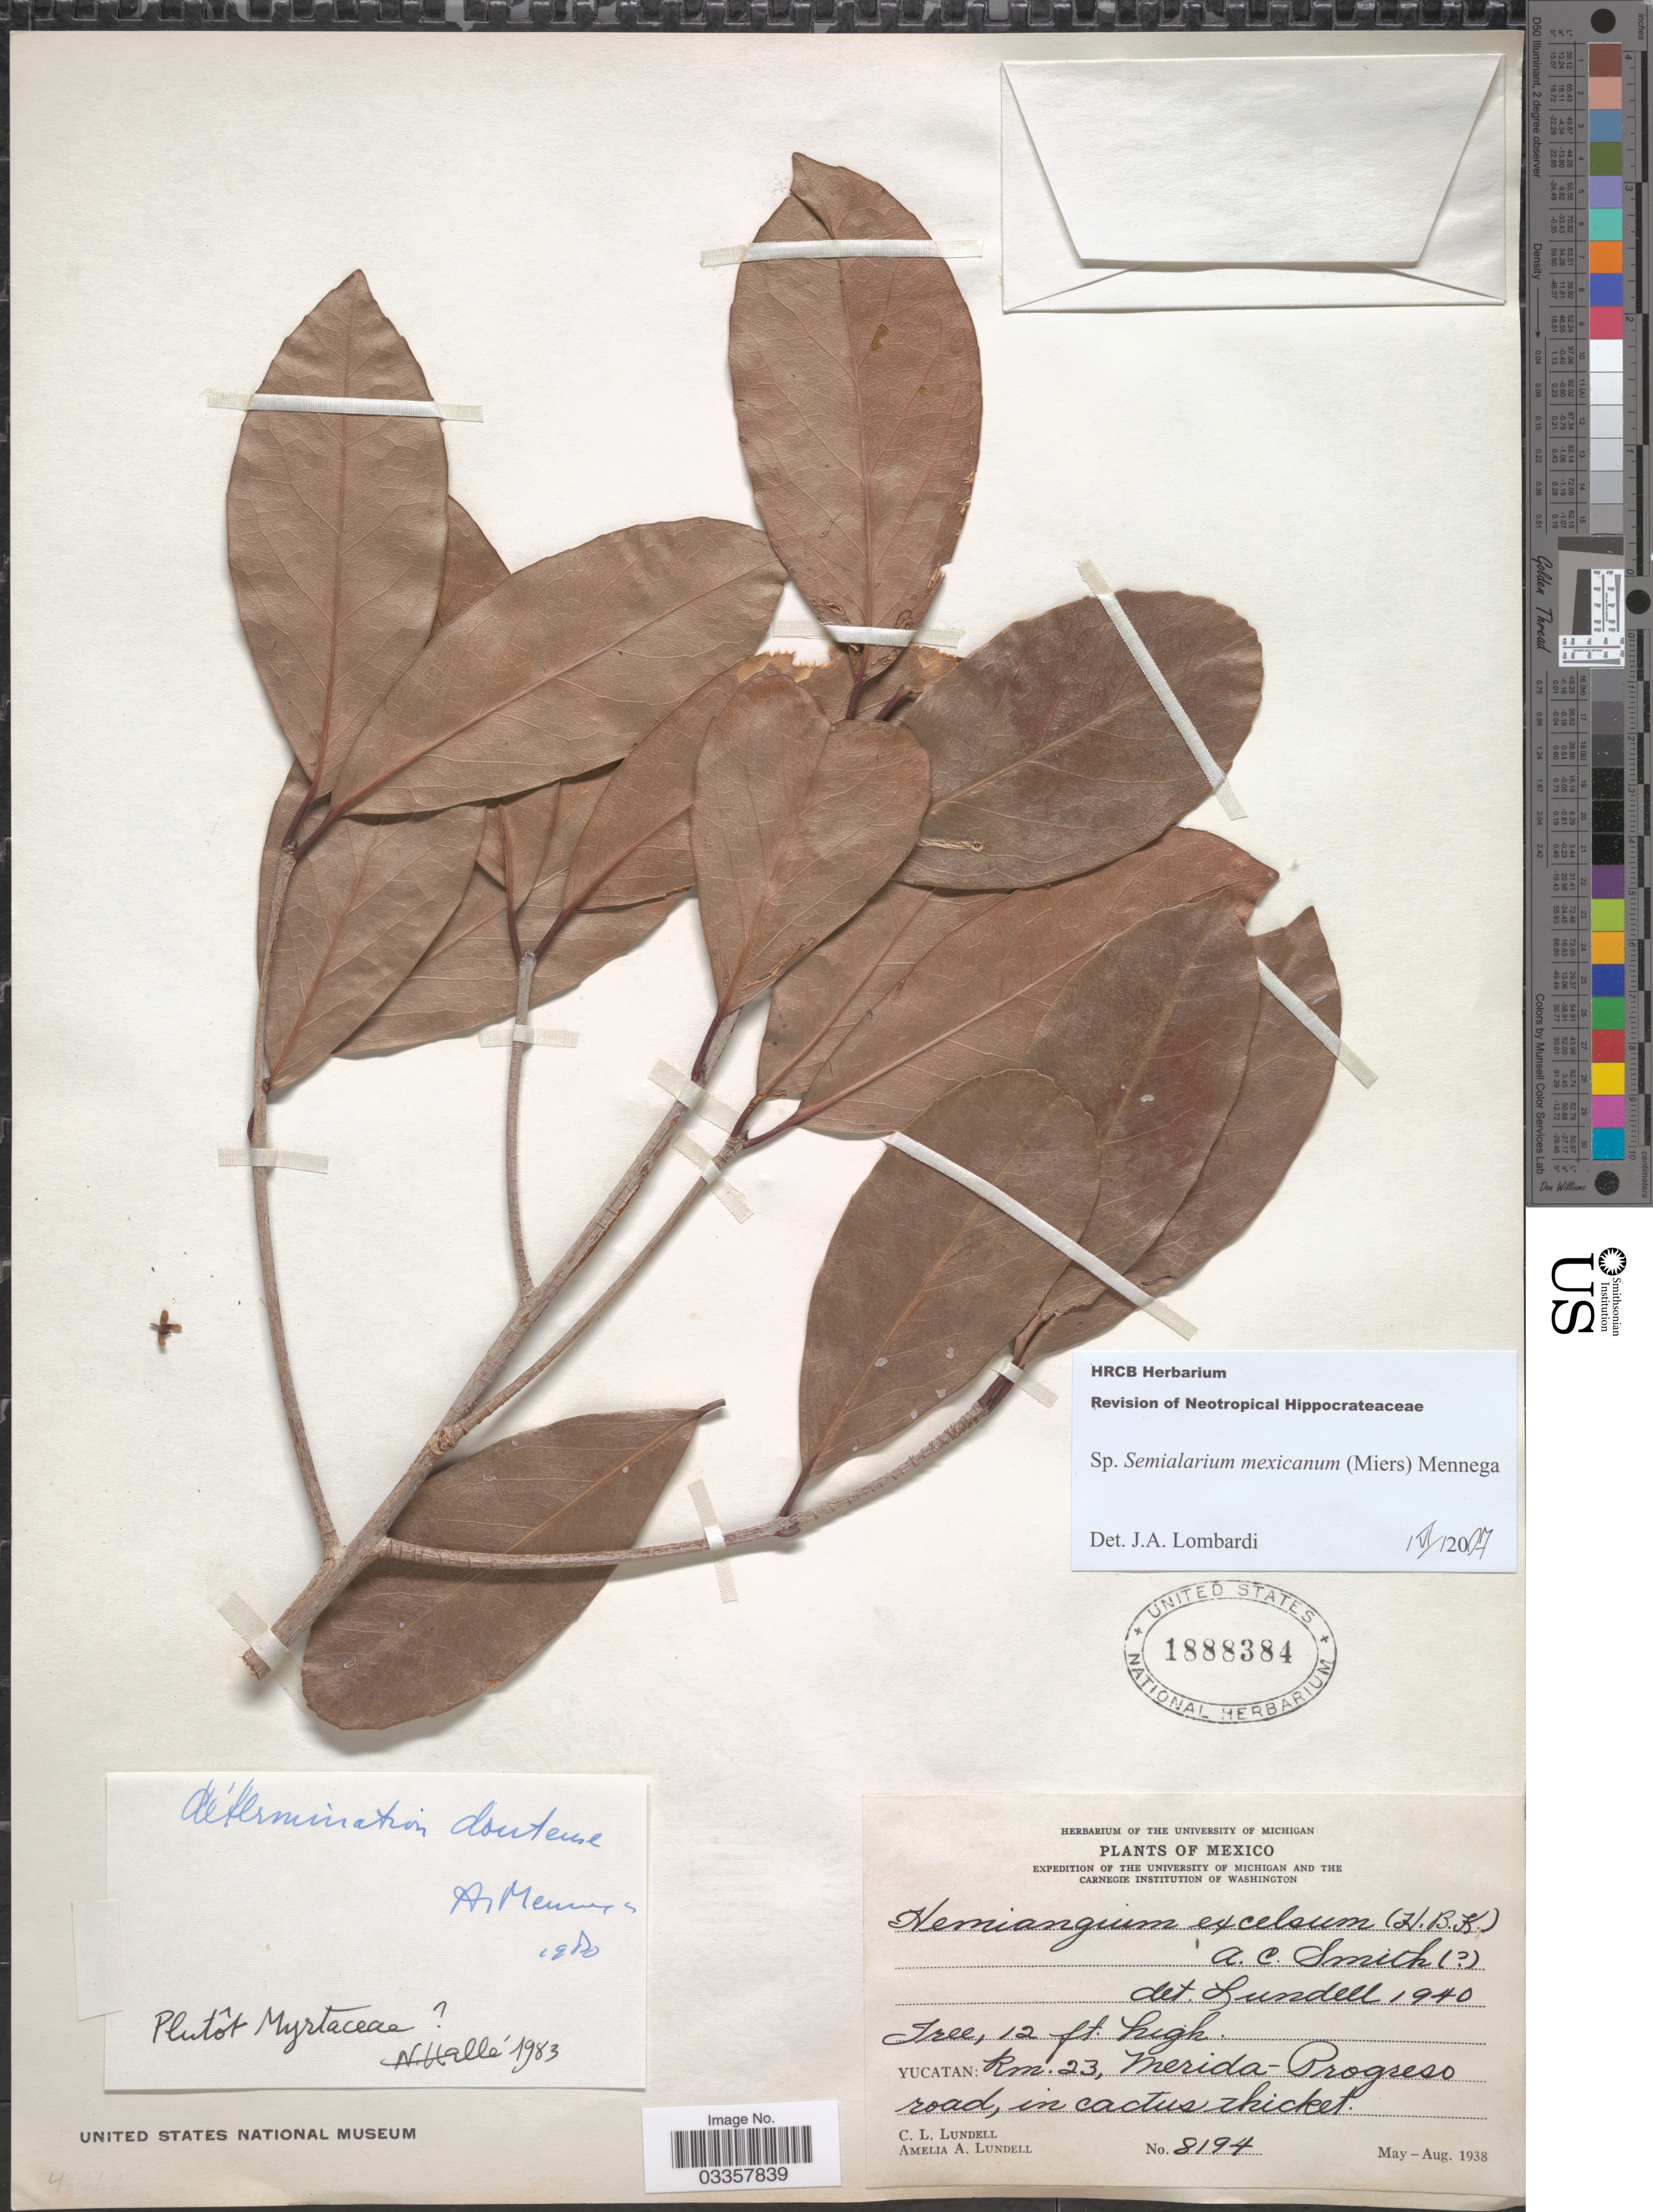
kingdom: Plantae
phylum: Tracheophyta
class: Magnoliopsida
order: Celastrales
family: Celastraceae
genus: Semialarium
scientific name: Semialarium mexicanum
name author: (Miers) Mennega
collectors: C. L. Lundell & A. A. Lundell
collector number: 8194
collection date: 1938-05/1938-08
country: Mexico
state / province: Yucatán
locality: Km. 23, Merida-Progreso road, in cactus thicket.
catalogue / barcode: US 1888384